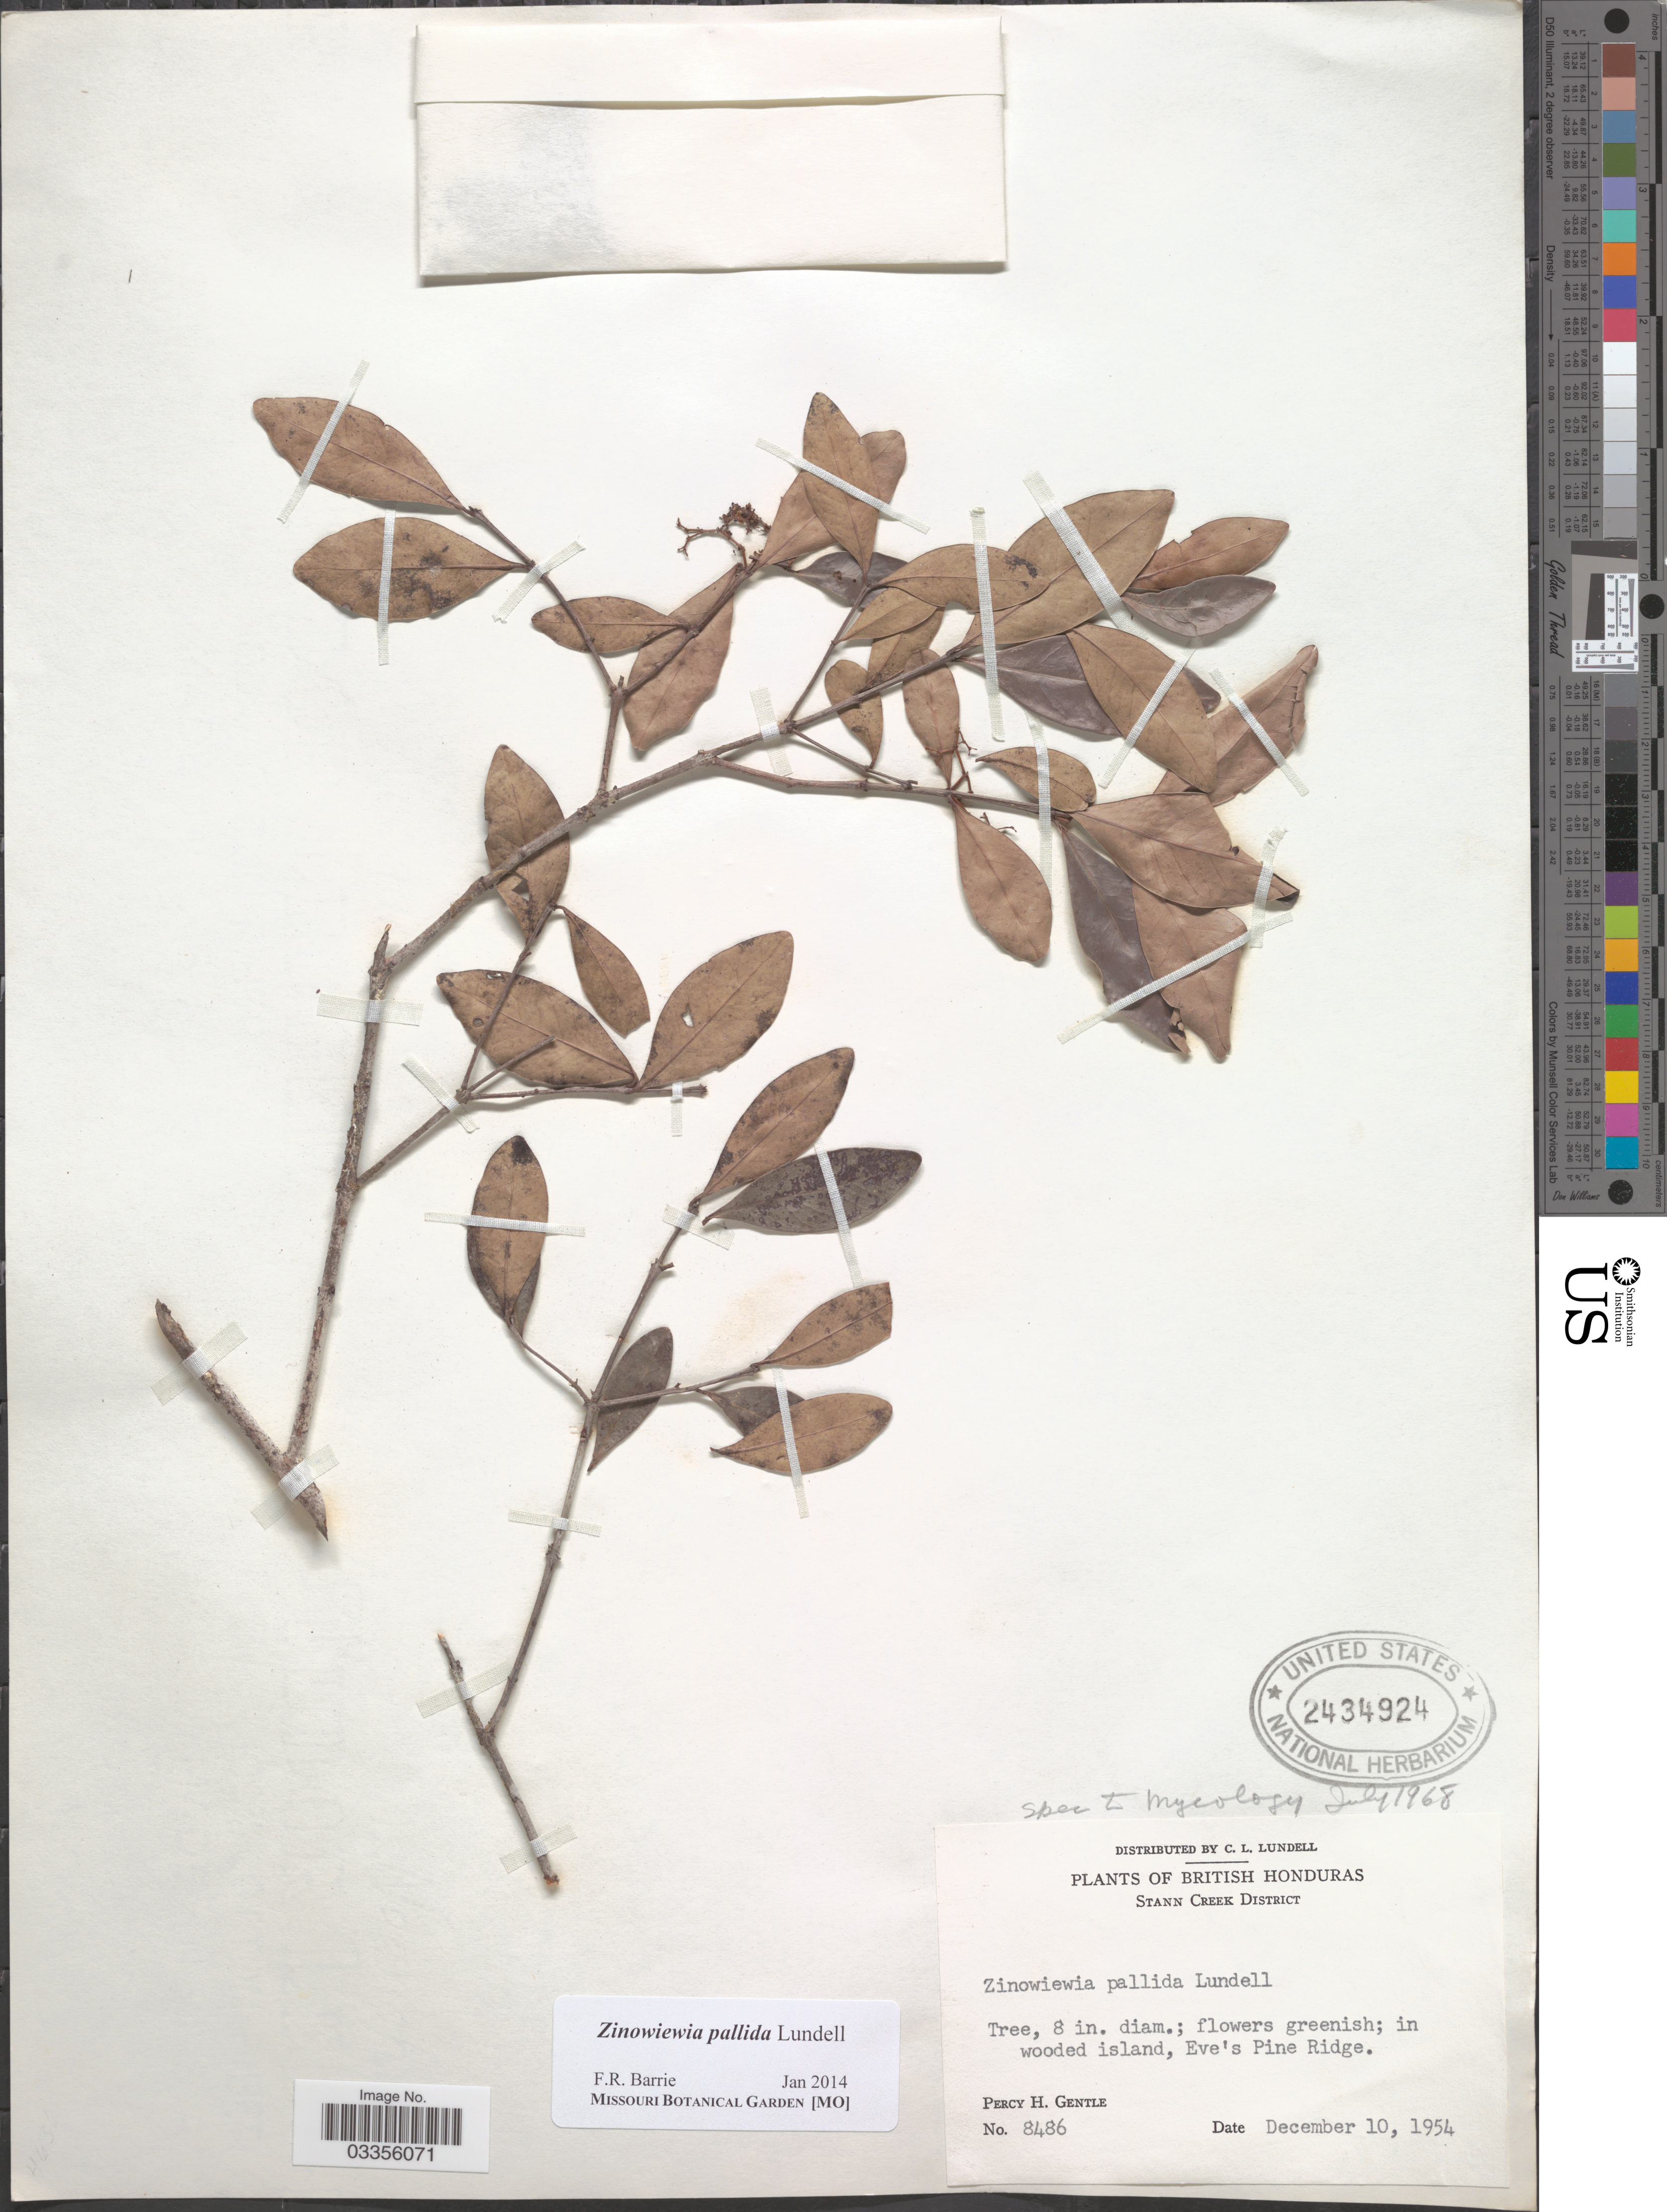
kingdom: Plantae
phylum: Tracheophyta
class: Magnoliopsida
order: Celastrales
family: Celastraceae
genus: Zinowiewia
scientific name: Zinowiewia pallida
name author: Lundell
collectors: P. H. Gentle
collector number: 8486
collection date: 1954-12-10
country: Belize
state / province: Stann Creek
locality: British Honduras. Stann Creek District. In wooded island, Eve's Pine Ridge.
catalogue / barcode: US 2434924